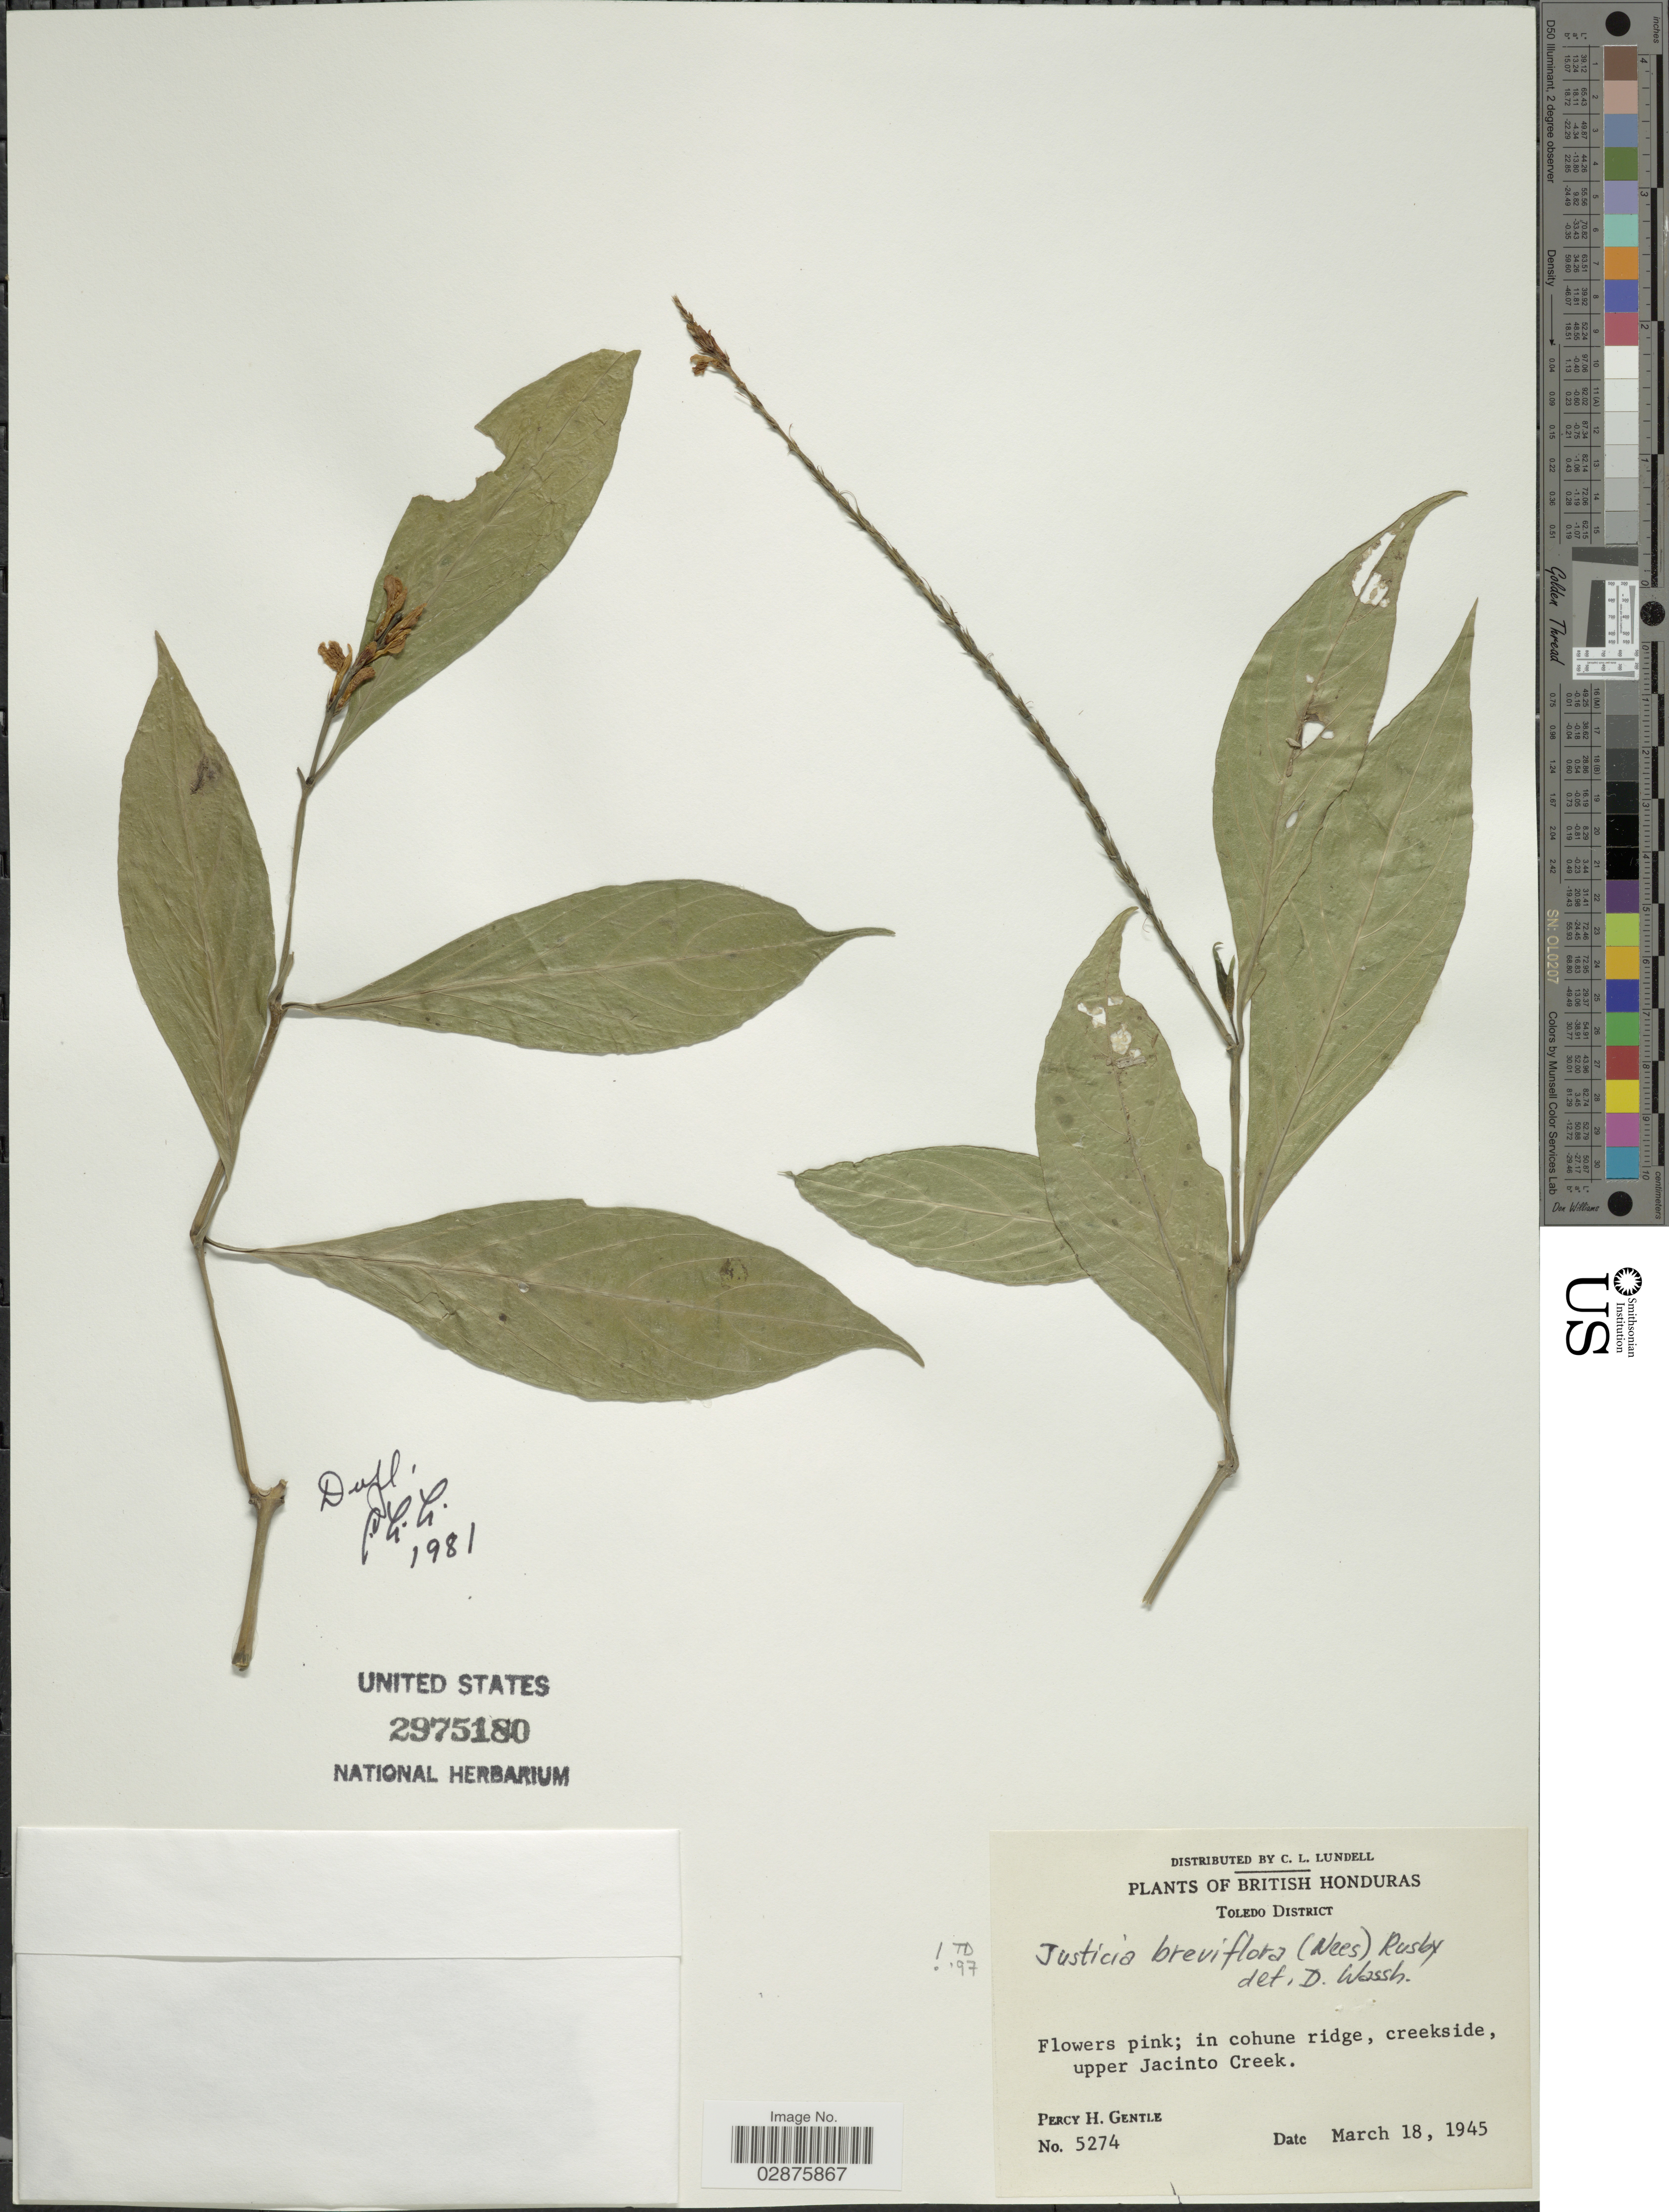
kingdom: Plantae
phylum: Tracheophyta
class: Magnoliopsida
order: Lamiales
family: Acanthaceae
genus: Justicia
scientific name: Justicia breviflora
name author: (Nees) Rusby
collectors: P. H. Gentle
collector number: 5274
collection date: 1945-03-18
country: Belize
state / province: Toledo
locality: British Honduras, Toledo District, in cohune ridge, creekside, upper Jacinto Creek.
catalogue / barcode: US 2975180